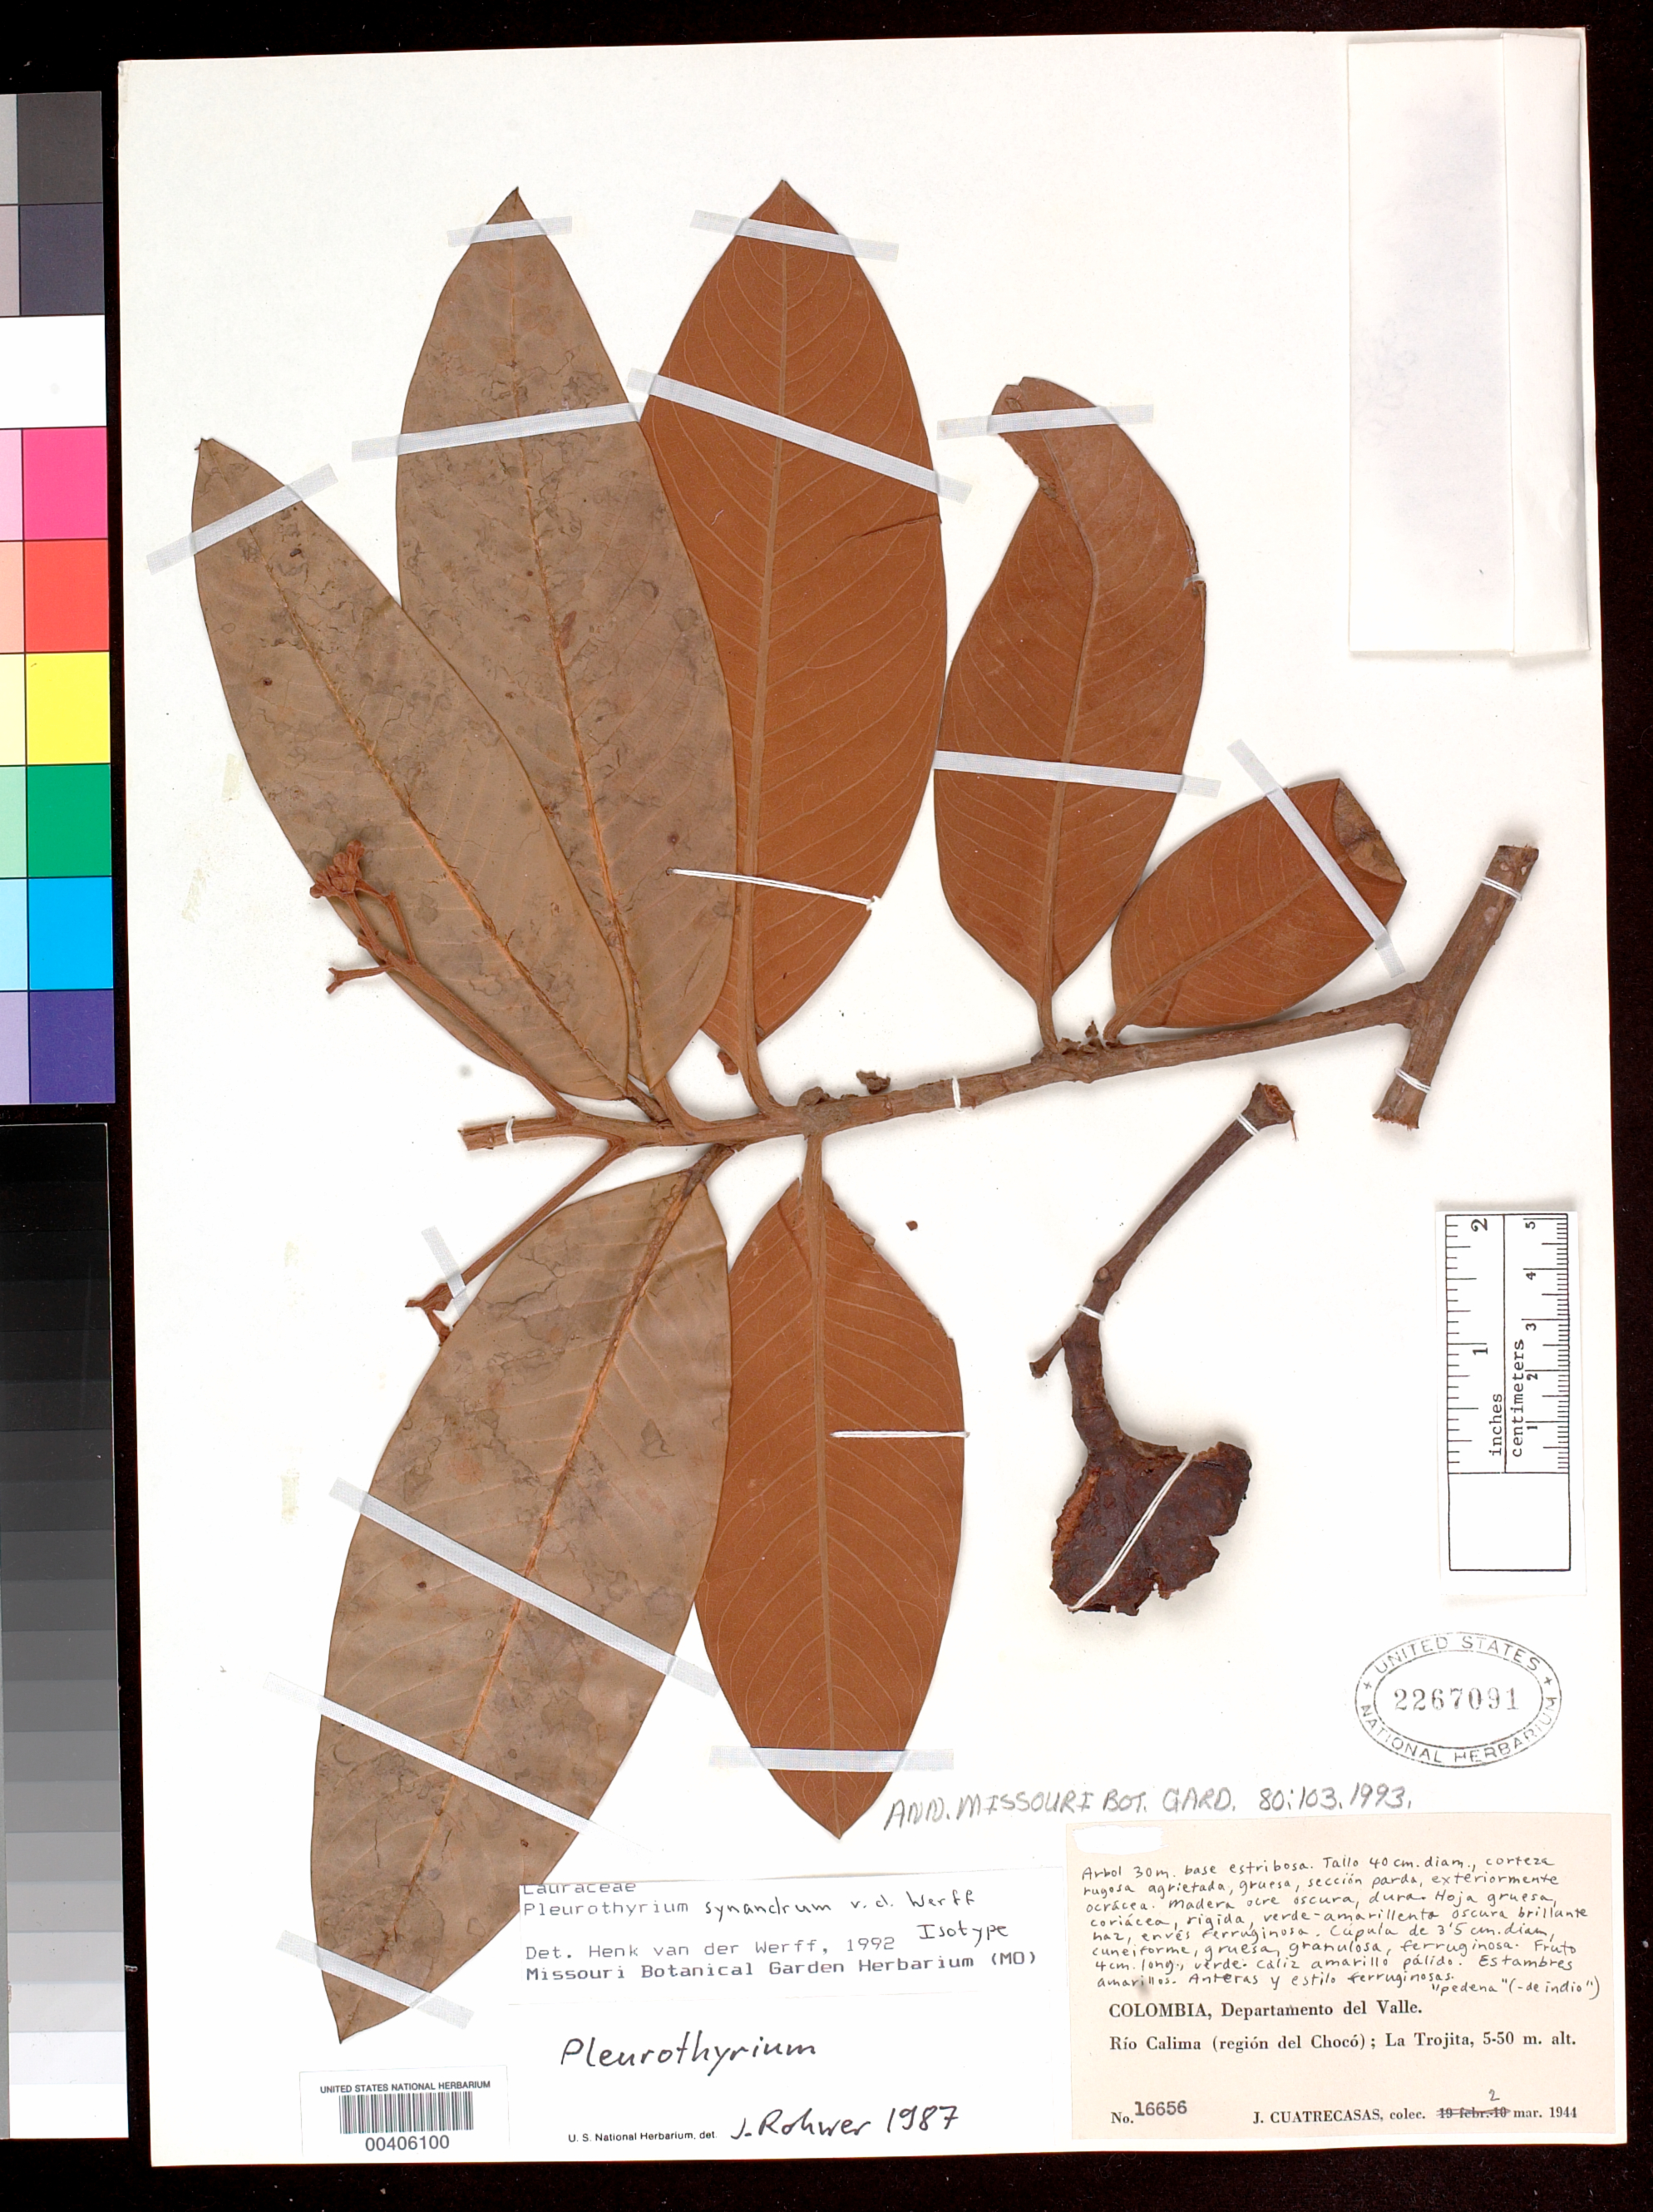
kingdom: Plantae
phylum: Tracheophyta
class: Magnoliopsida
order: Laurales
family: Lauraceae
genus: Pleurothyrium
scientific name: Pleurothyrium synandrum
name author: van der Werff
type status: Isotype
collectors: J. Cuatrecasas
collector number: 16656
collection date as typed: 02 Mar 1944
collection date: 1944-03-02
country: Colombia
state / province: Valle del Cauca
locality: Rio Calima, Choco region, La Tojita.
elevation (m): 5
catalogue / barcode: US 2267091